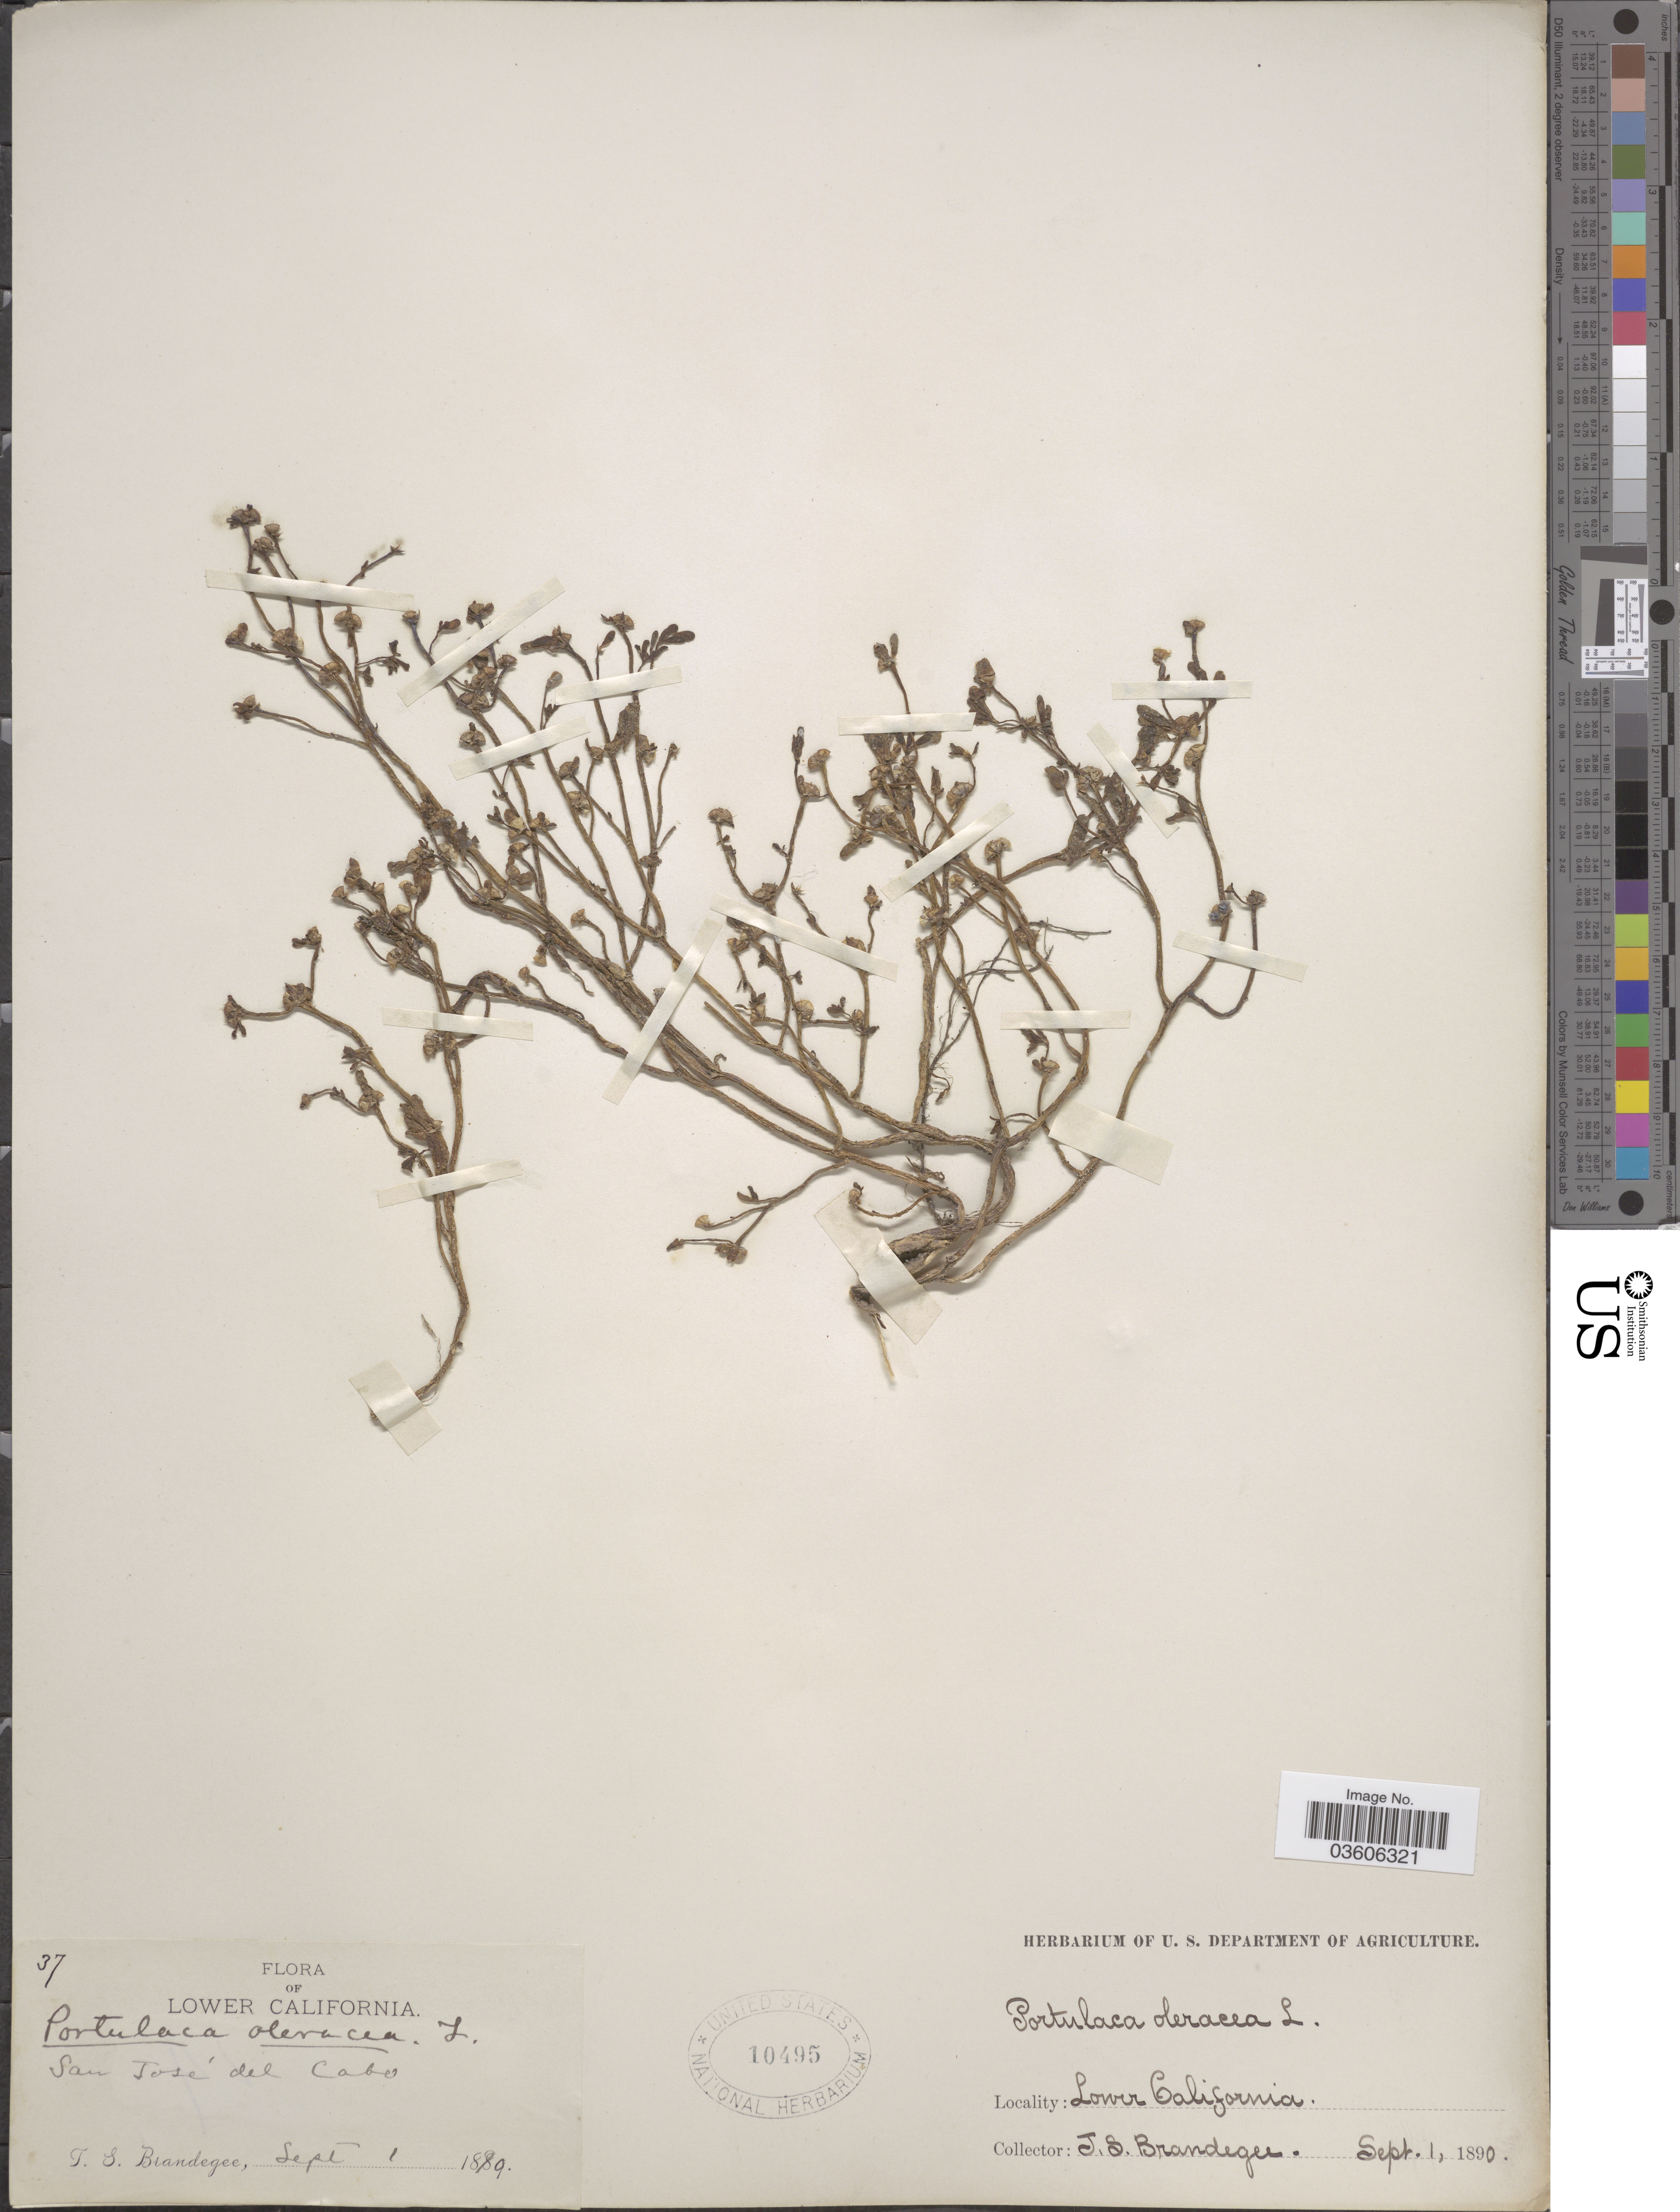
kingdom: Plantae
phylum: Tracheophyta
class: Magnoliopsida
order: Caryophyllales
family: Portulacaceae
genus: Portulaca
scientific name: Portulaca oleracea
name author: L.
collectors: T. S. Brandegee (herbarium)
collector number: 37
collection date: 1890-09-01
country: Mexico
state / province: Baja California Sur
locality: Lower California. San José del Cabo.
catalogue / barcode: US 10495